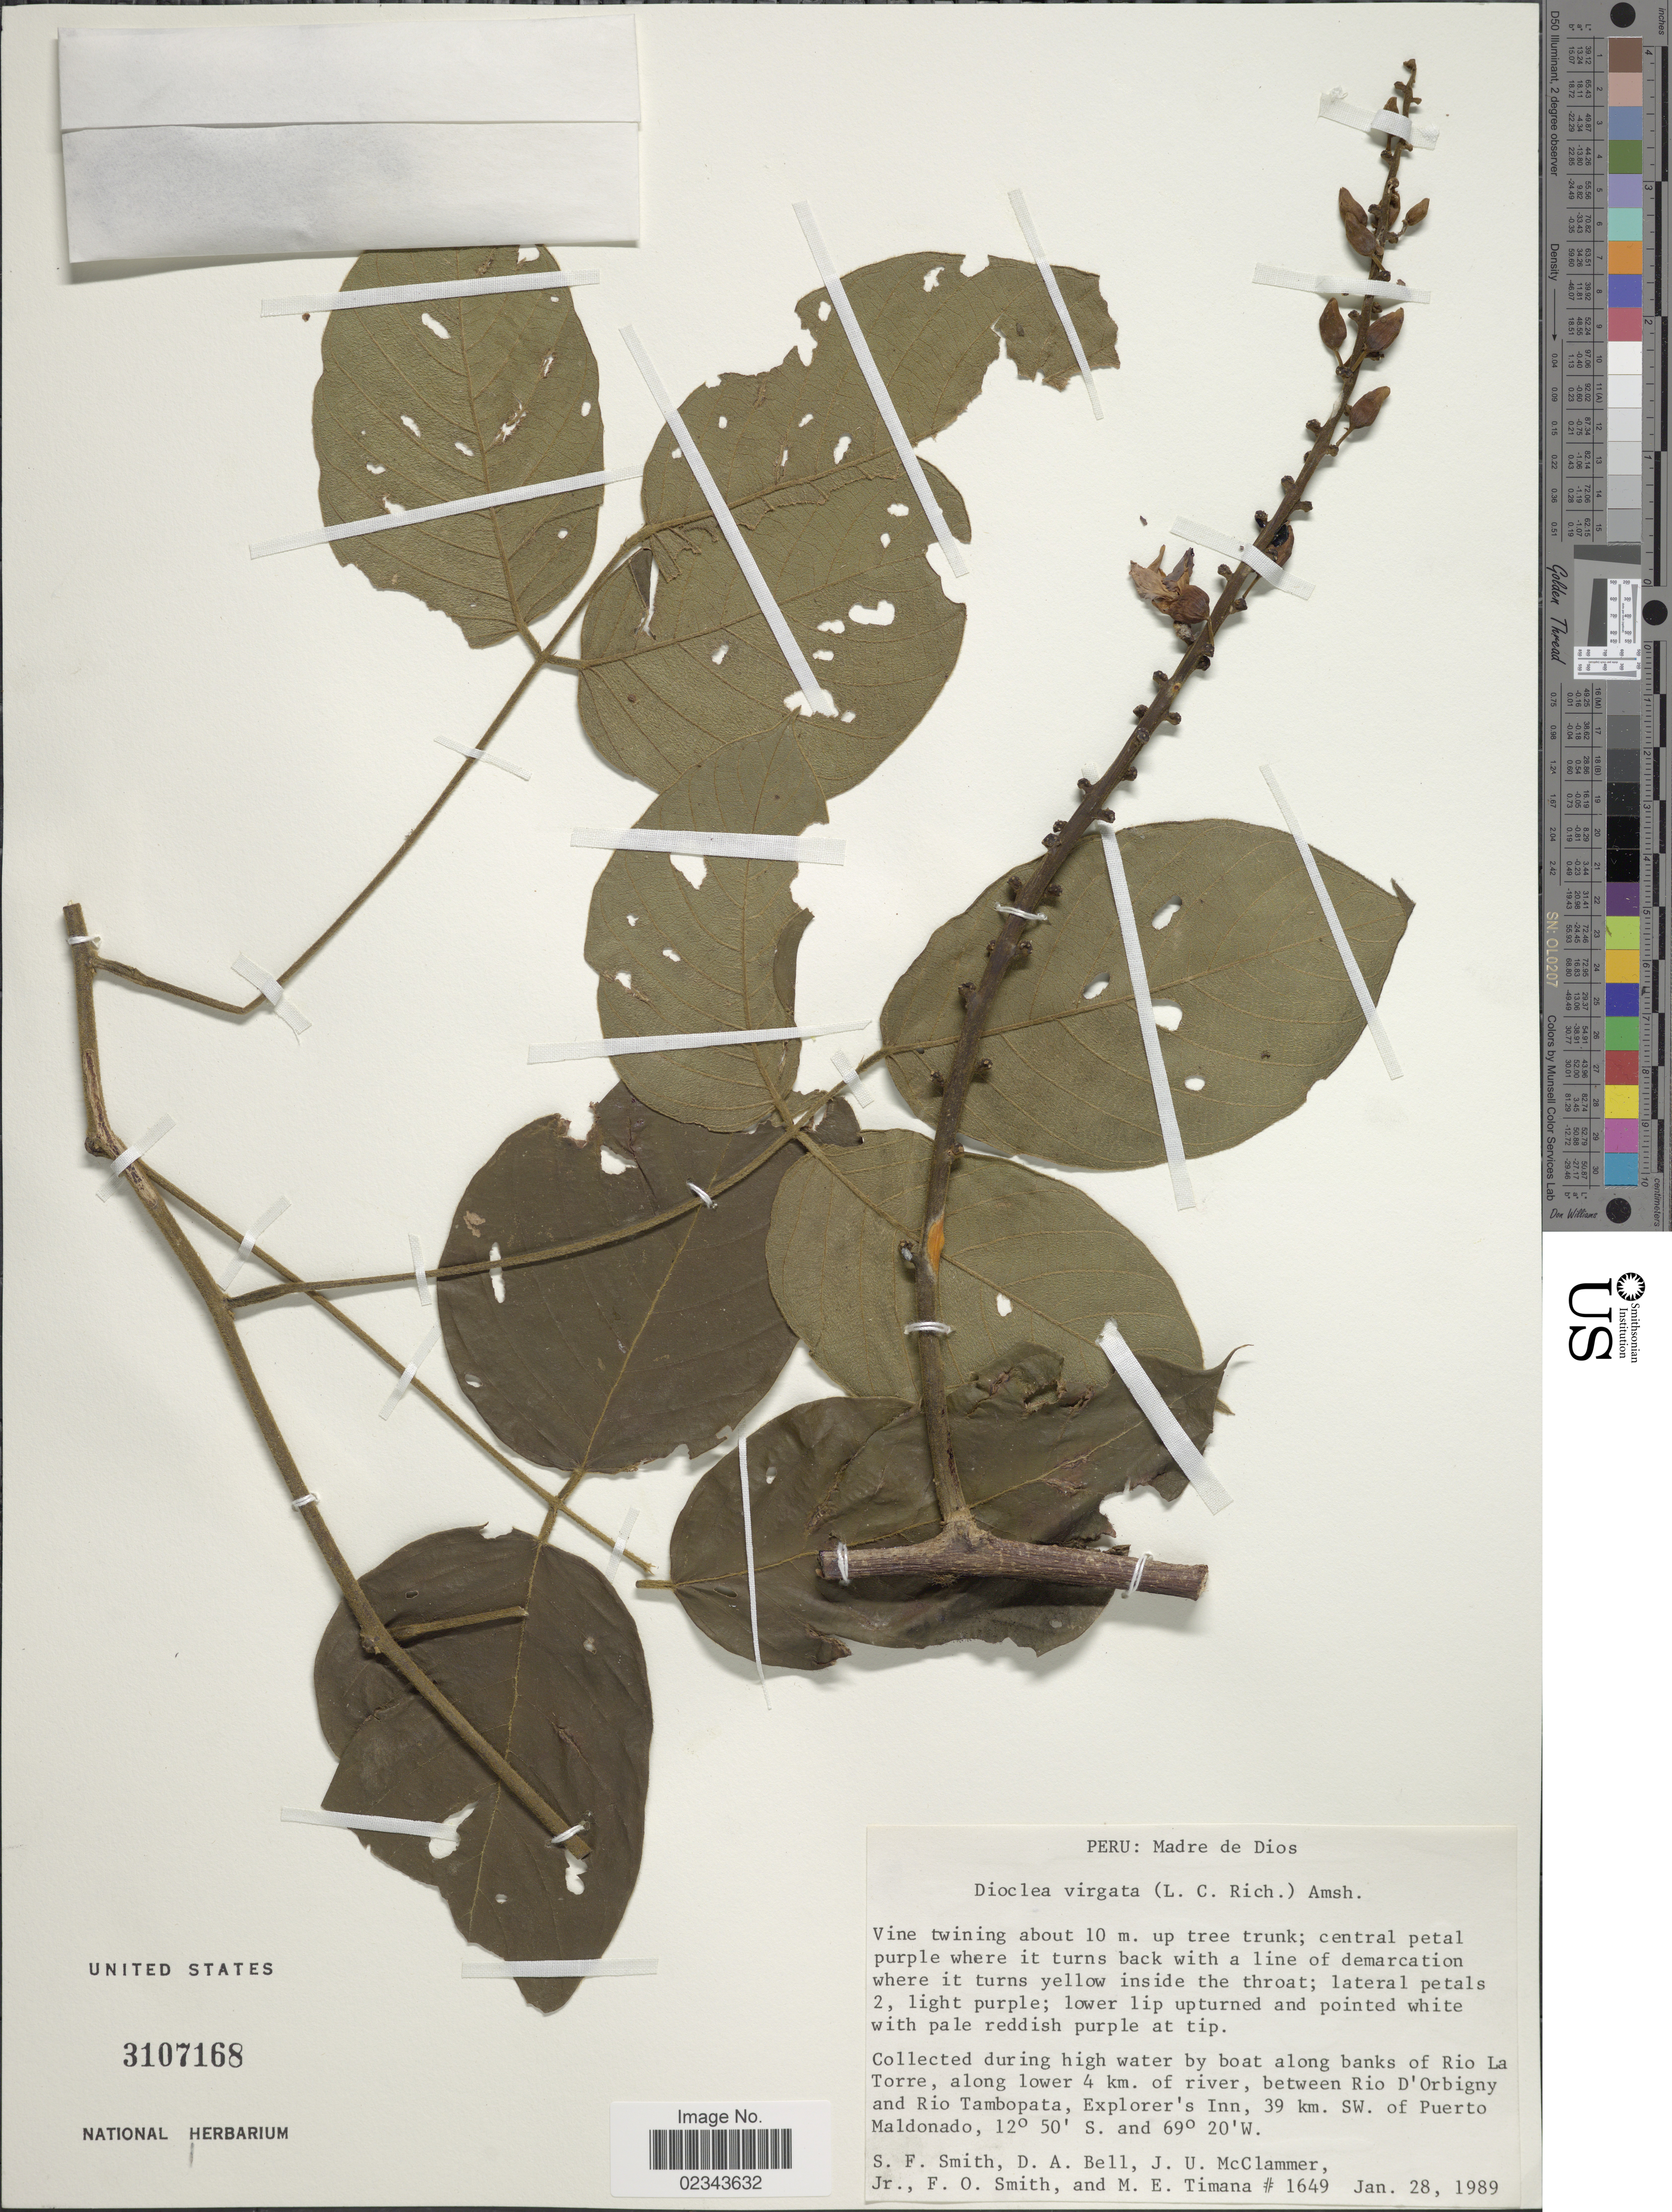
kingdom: Plantae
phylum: Tracheophyta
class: Magnoliopsida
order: Fabales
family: Fabaceae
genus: Dioclea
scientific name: Dioclea virgata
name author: (Rich.) Amshoff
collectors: S.F. Smith, D. A. Bell, J. McClammer Jr. & F. Smith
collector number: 1649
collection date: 1989-01-28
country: Peru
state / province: Madre de Dios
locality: During high water by boat along banks of Rio La Torre, along lower 4 km. of river, between Rio D'Orbigny and Rio Tambopata, Explorer's Inn, 39 km. SW. of Puerto Maldonado.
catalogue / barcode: US 3107168